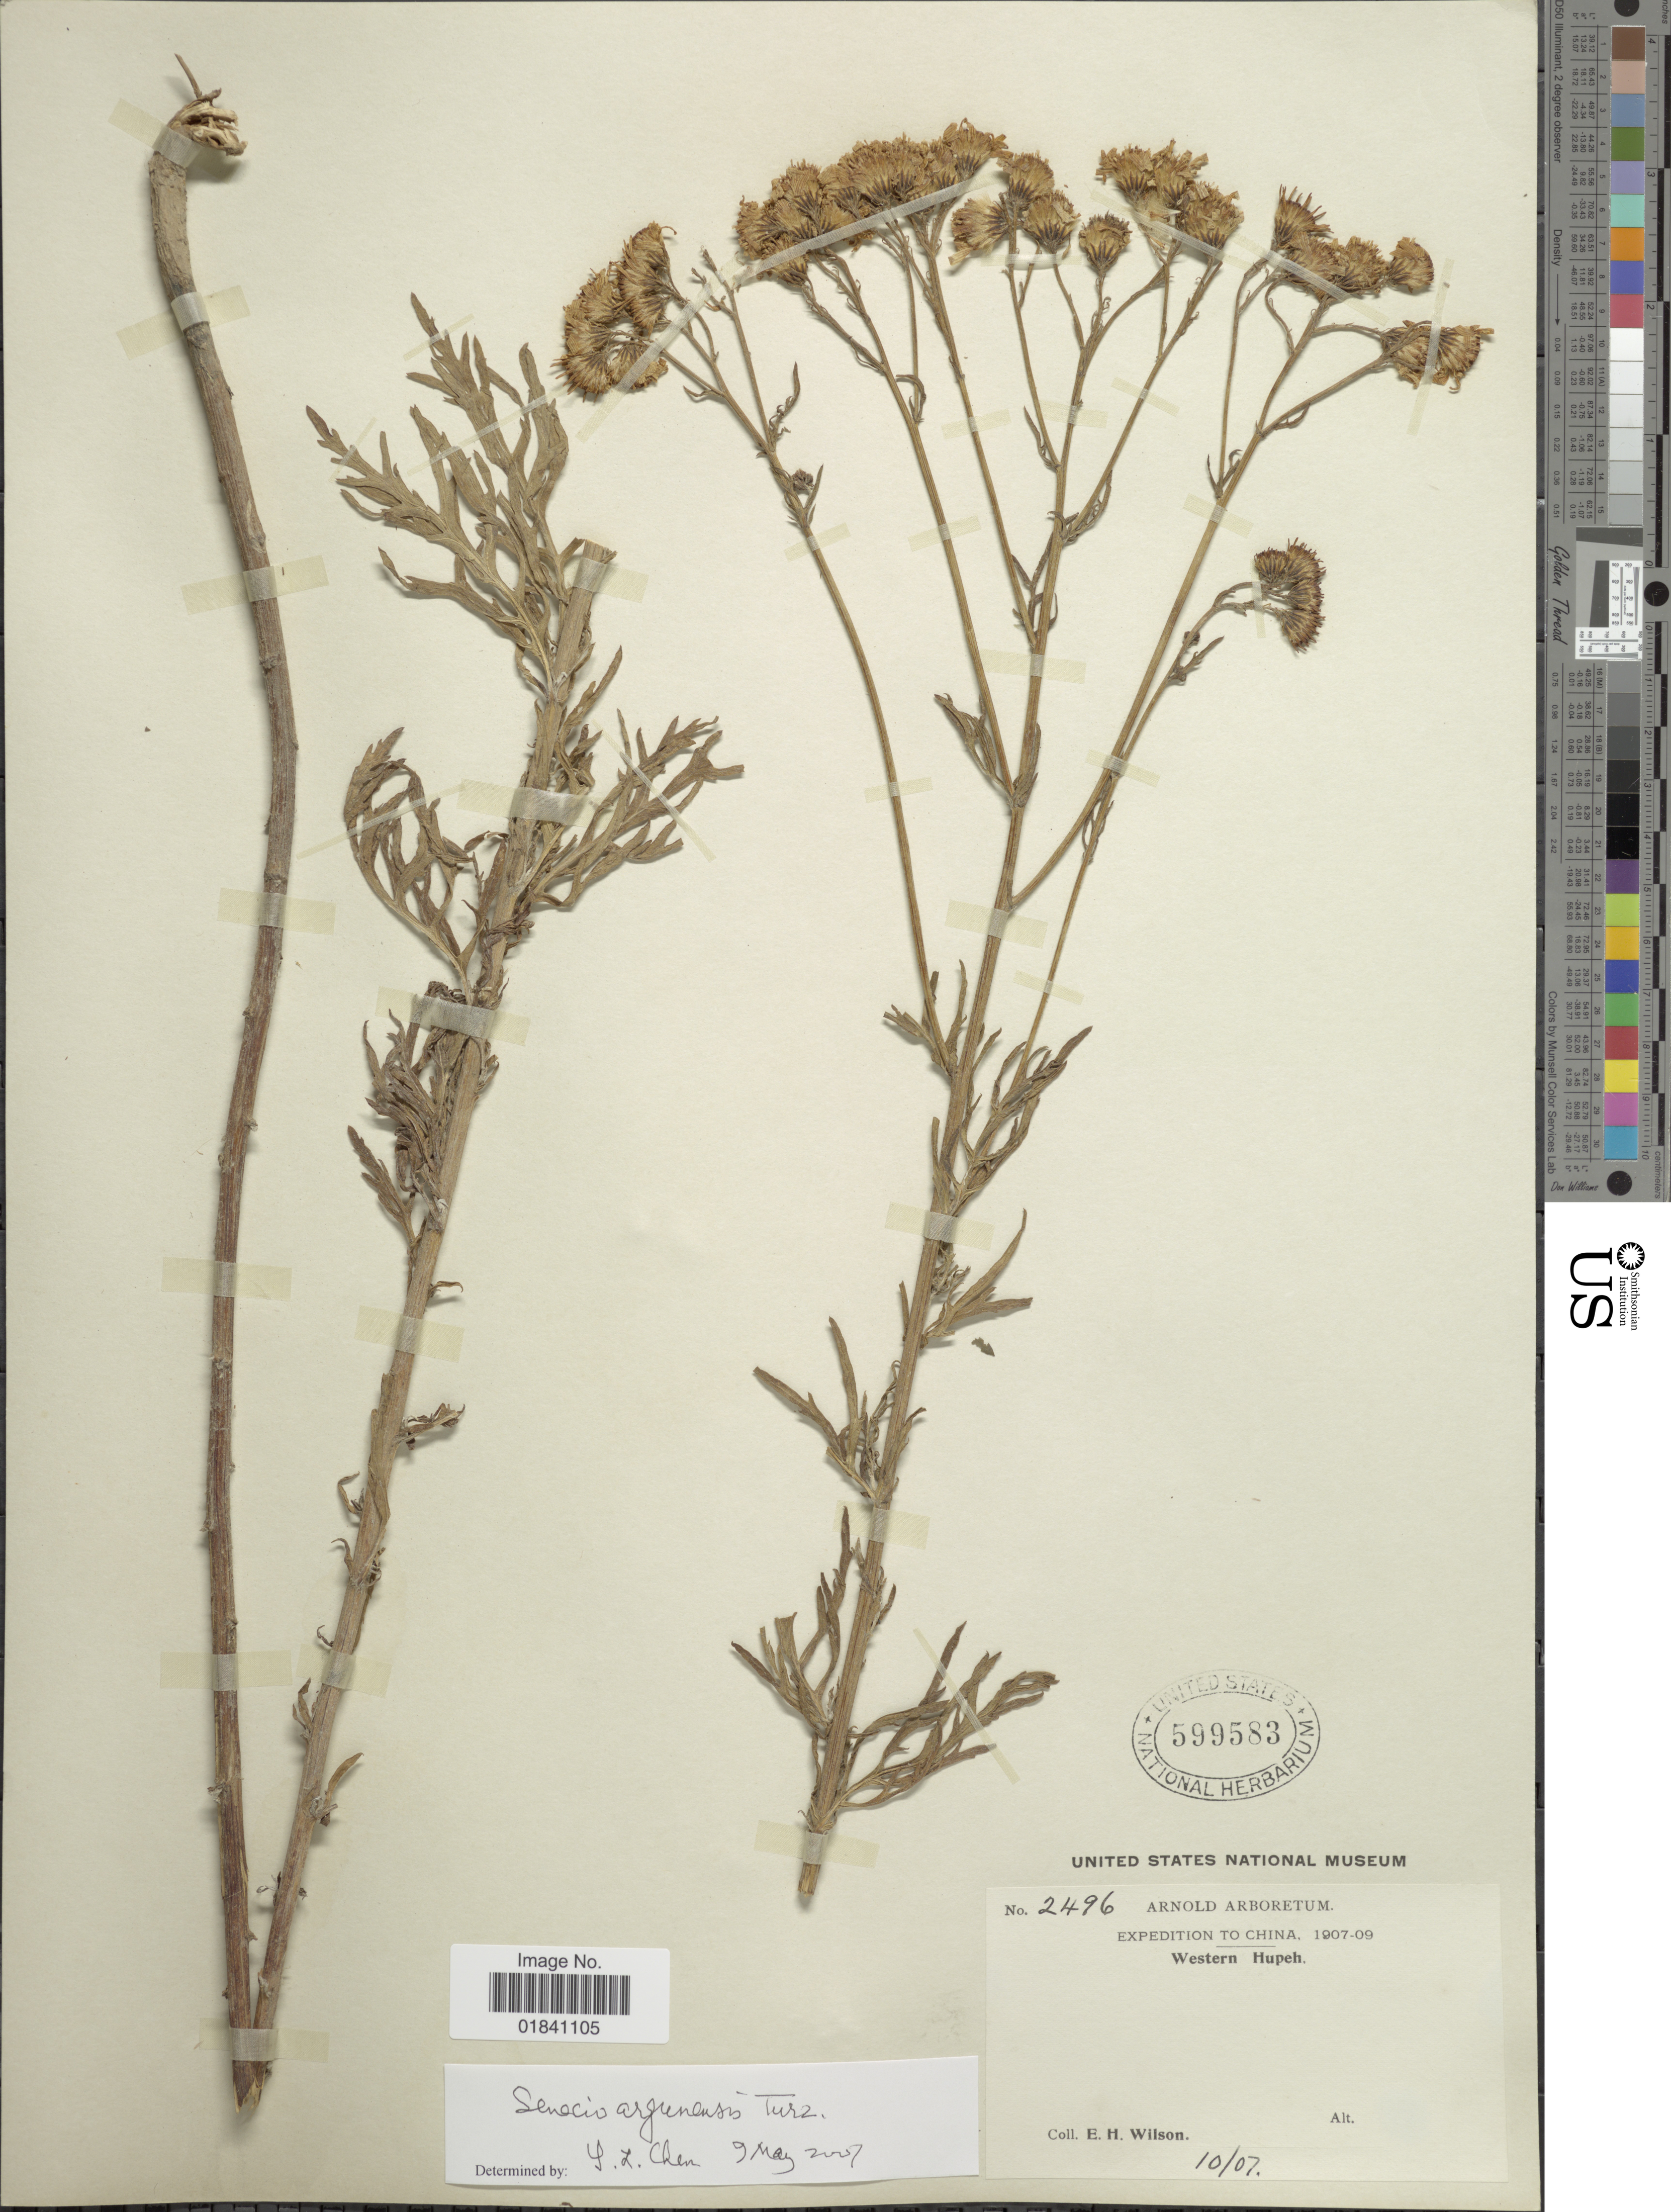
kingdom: Plantae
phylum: Tracheophyta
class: Magnoliopsida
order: Asterales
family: Asteraceae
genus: Senecio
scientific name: Senecio argunensis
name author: Turcz.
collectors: E. Wilson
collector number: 2496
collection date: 1907-07-10/1909-07-10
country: China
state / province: Hubei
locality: Western Hupeh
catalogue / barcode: US 599583